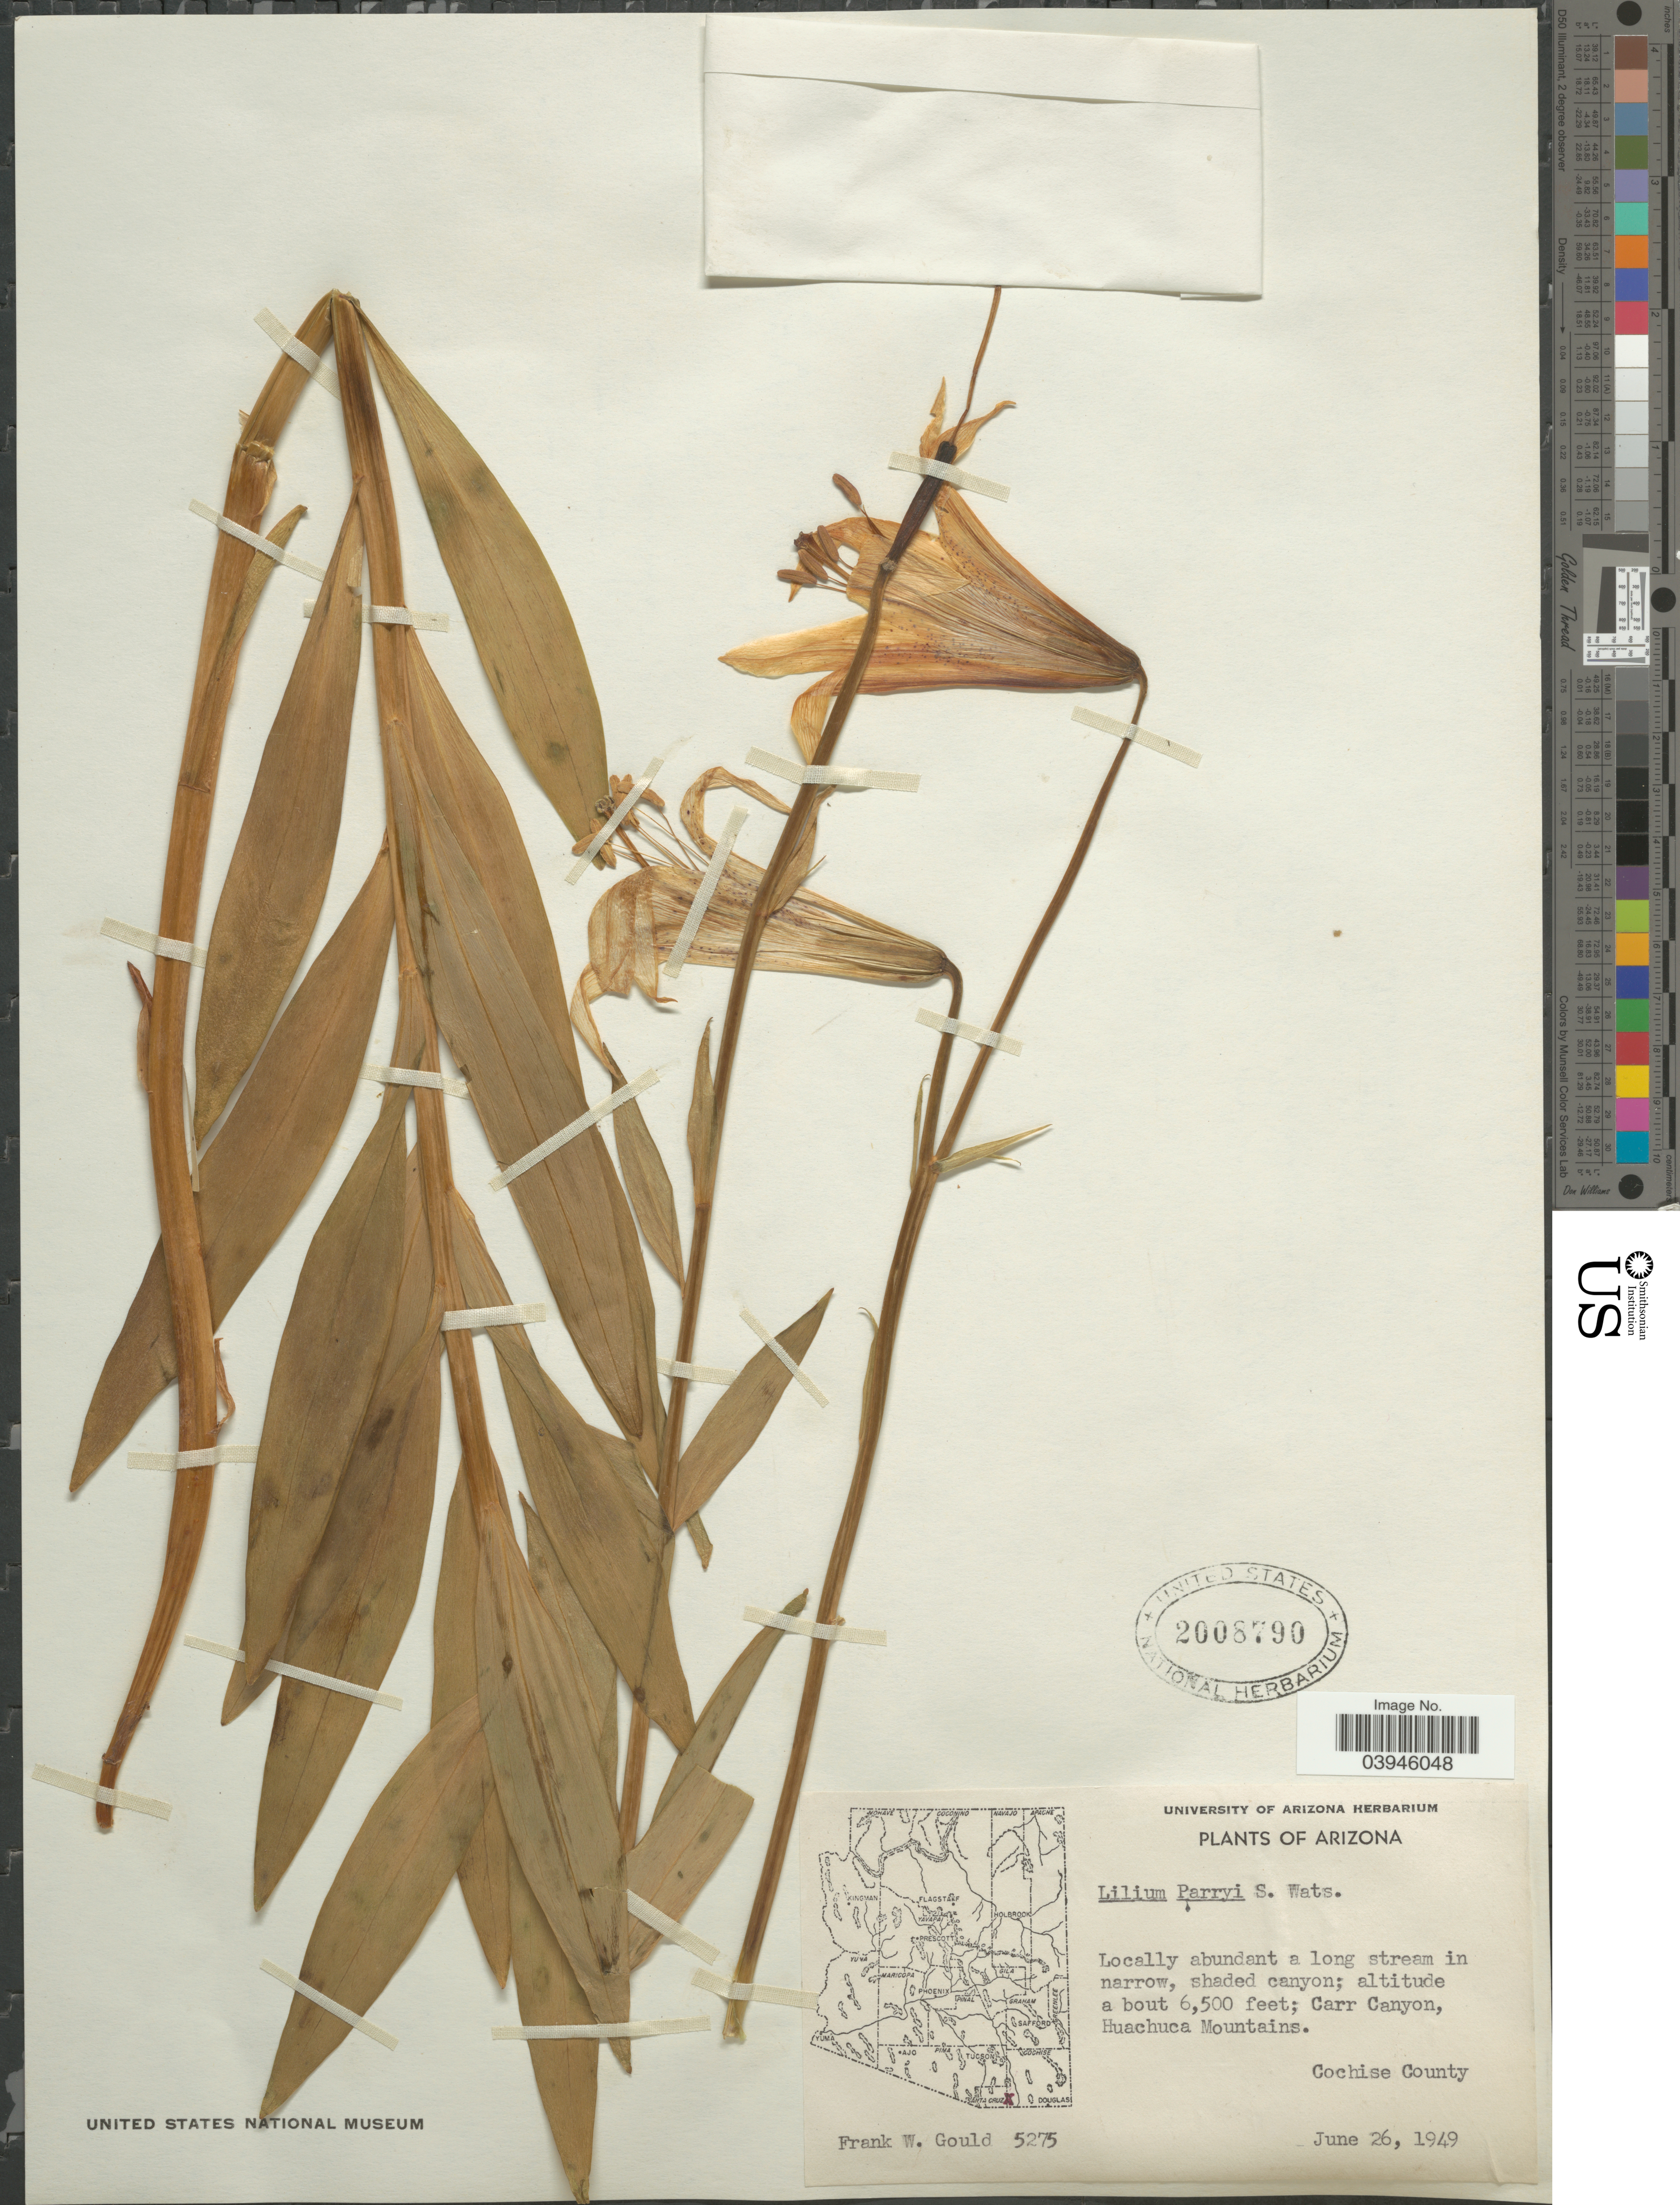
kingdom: Plantae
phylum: Tracheophyta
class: Liliopsida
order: Liliales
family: Liliaceae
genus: Lilium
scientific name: Lilium parryi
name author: S. Watson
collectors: F. W. Gould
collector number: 5275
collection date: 1949-06-26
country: United States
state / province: Arizona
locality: Carr Canyon, Huachuca Mountains. Cochise County.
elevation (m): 1981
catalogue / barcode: US 2008790